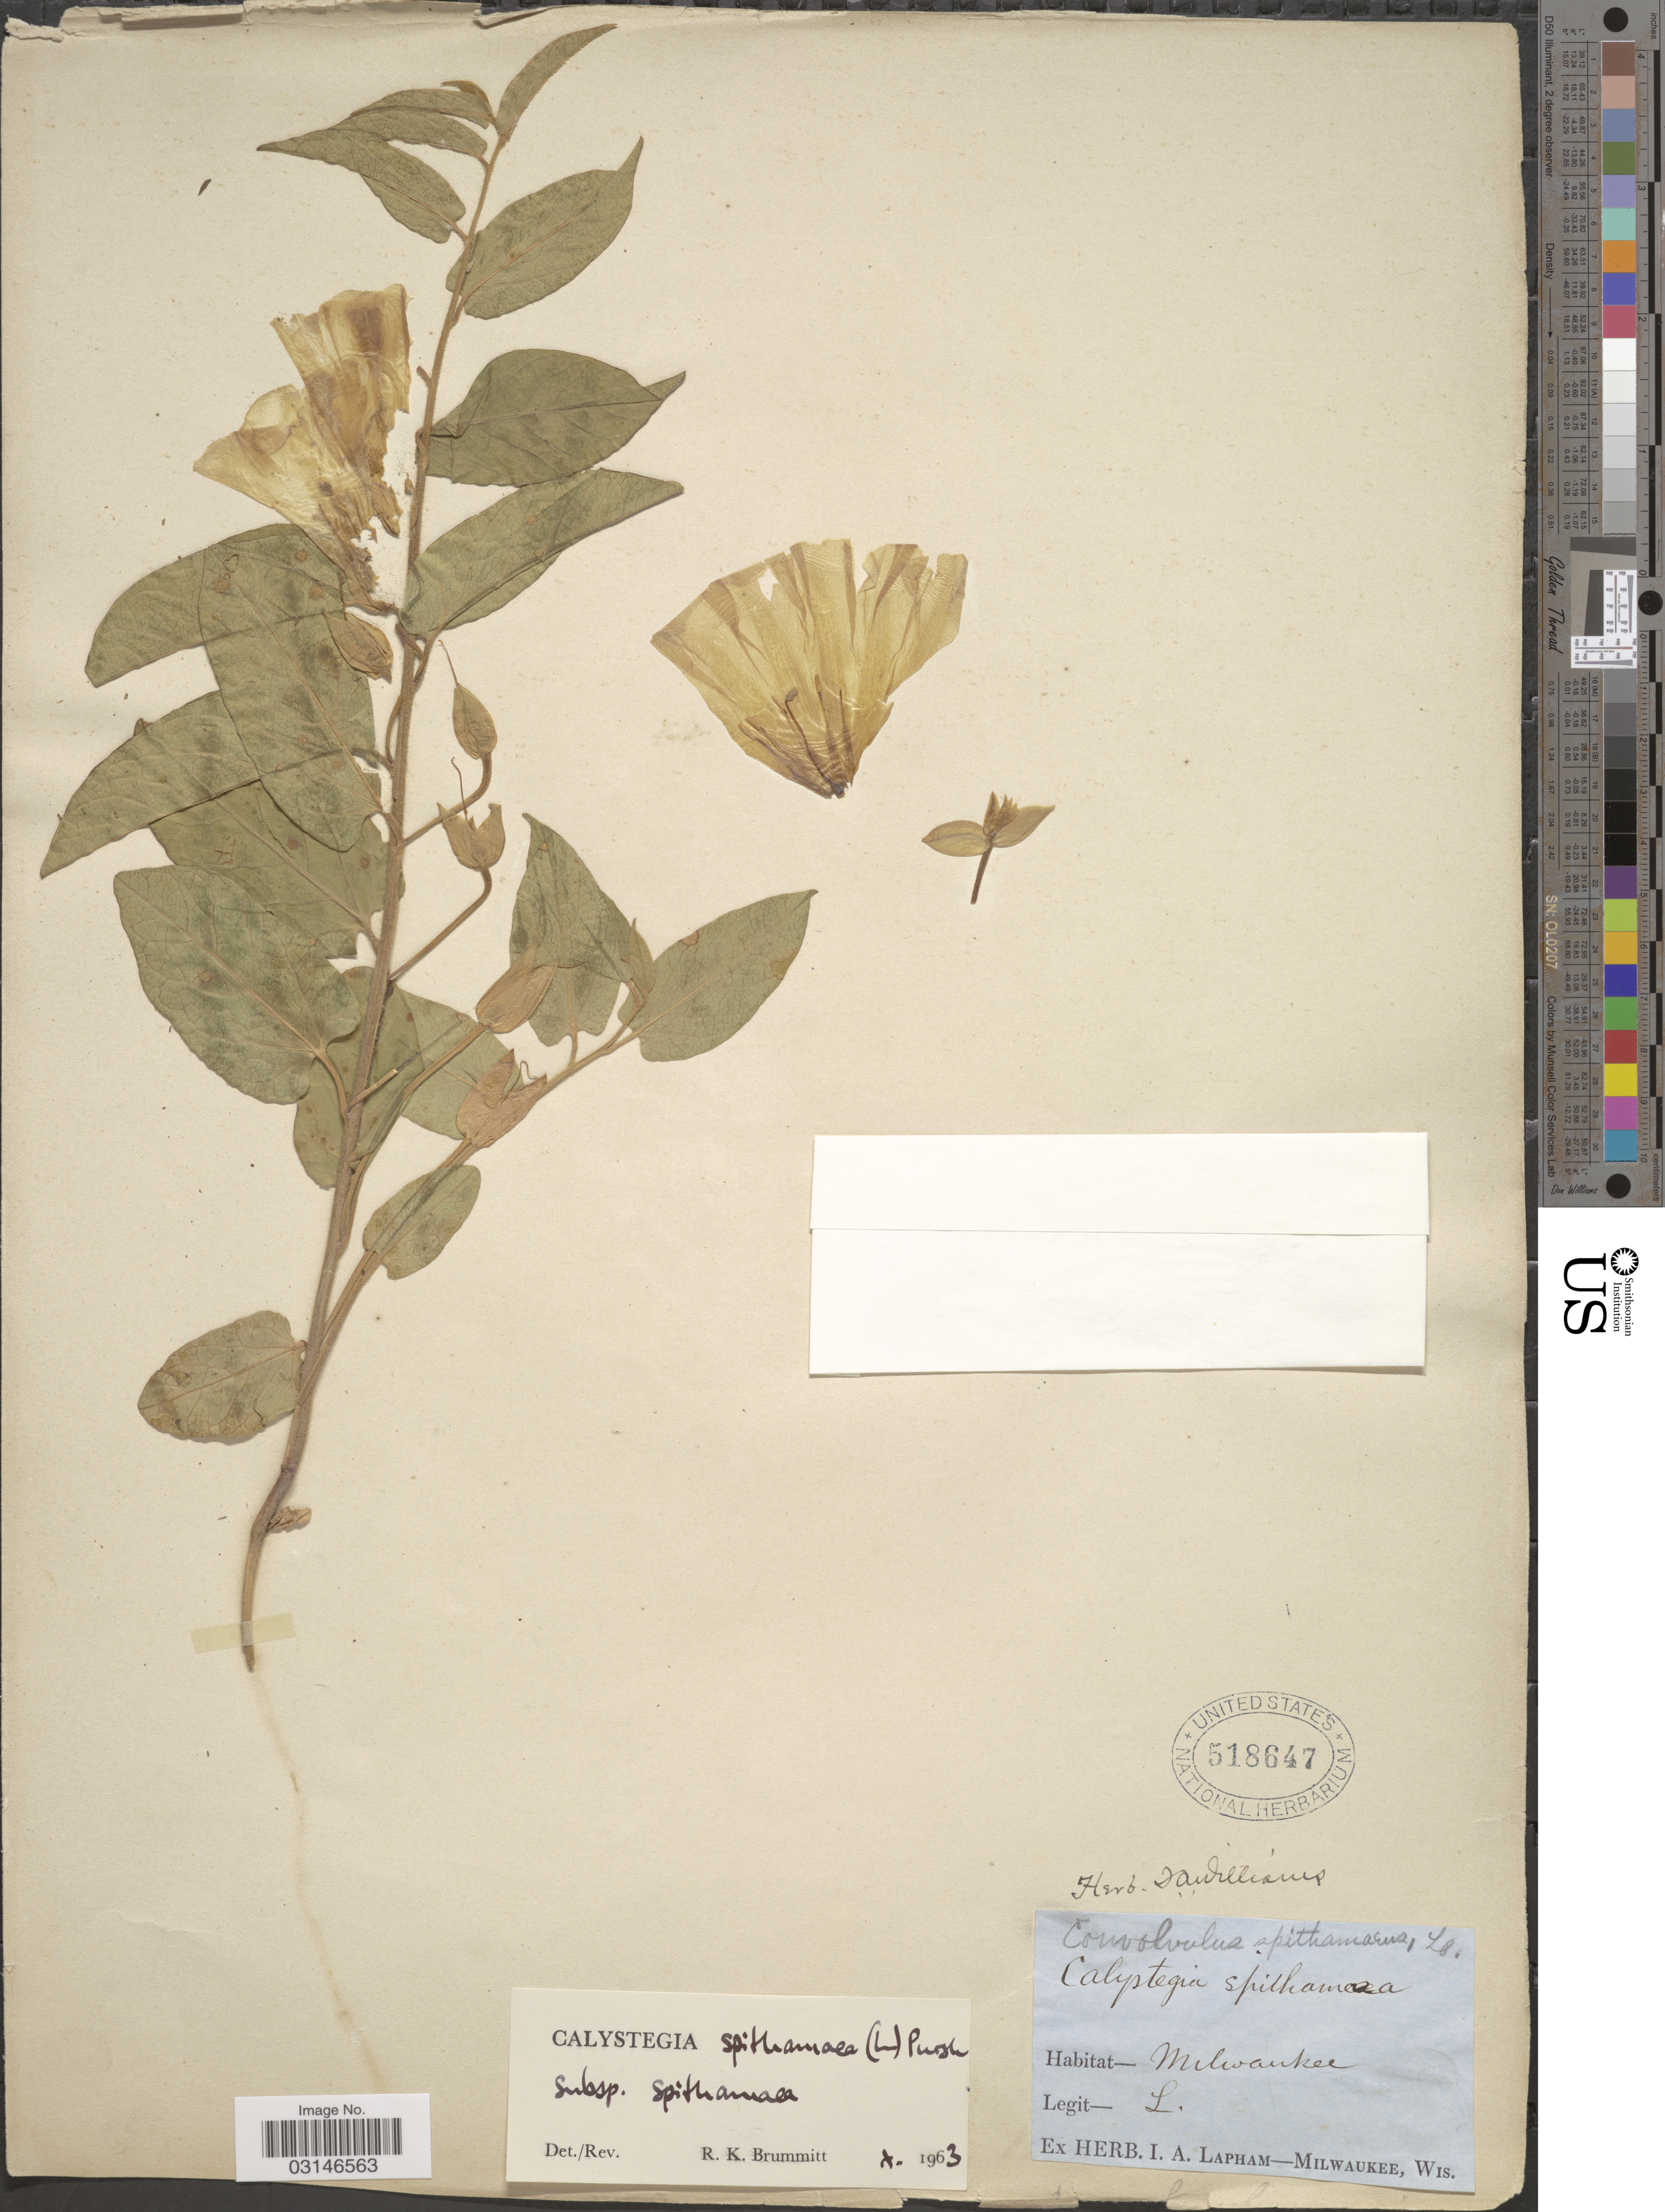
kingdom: Plantae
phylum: Tracheophyta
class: Magnoliopsida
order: Solanales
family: Convolvulaceae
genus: Calystegia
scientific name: Calystegia spithamaea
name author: (L.) Pursh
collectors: I. Lapham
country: United States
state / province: Wisconsin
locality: Milwaukee.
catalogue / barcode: US 518647